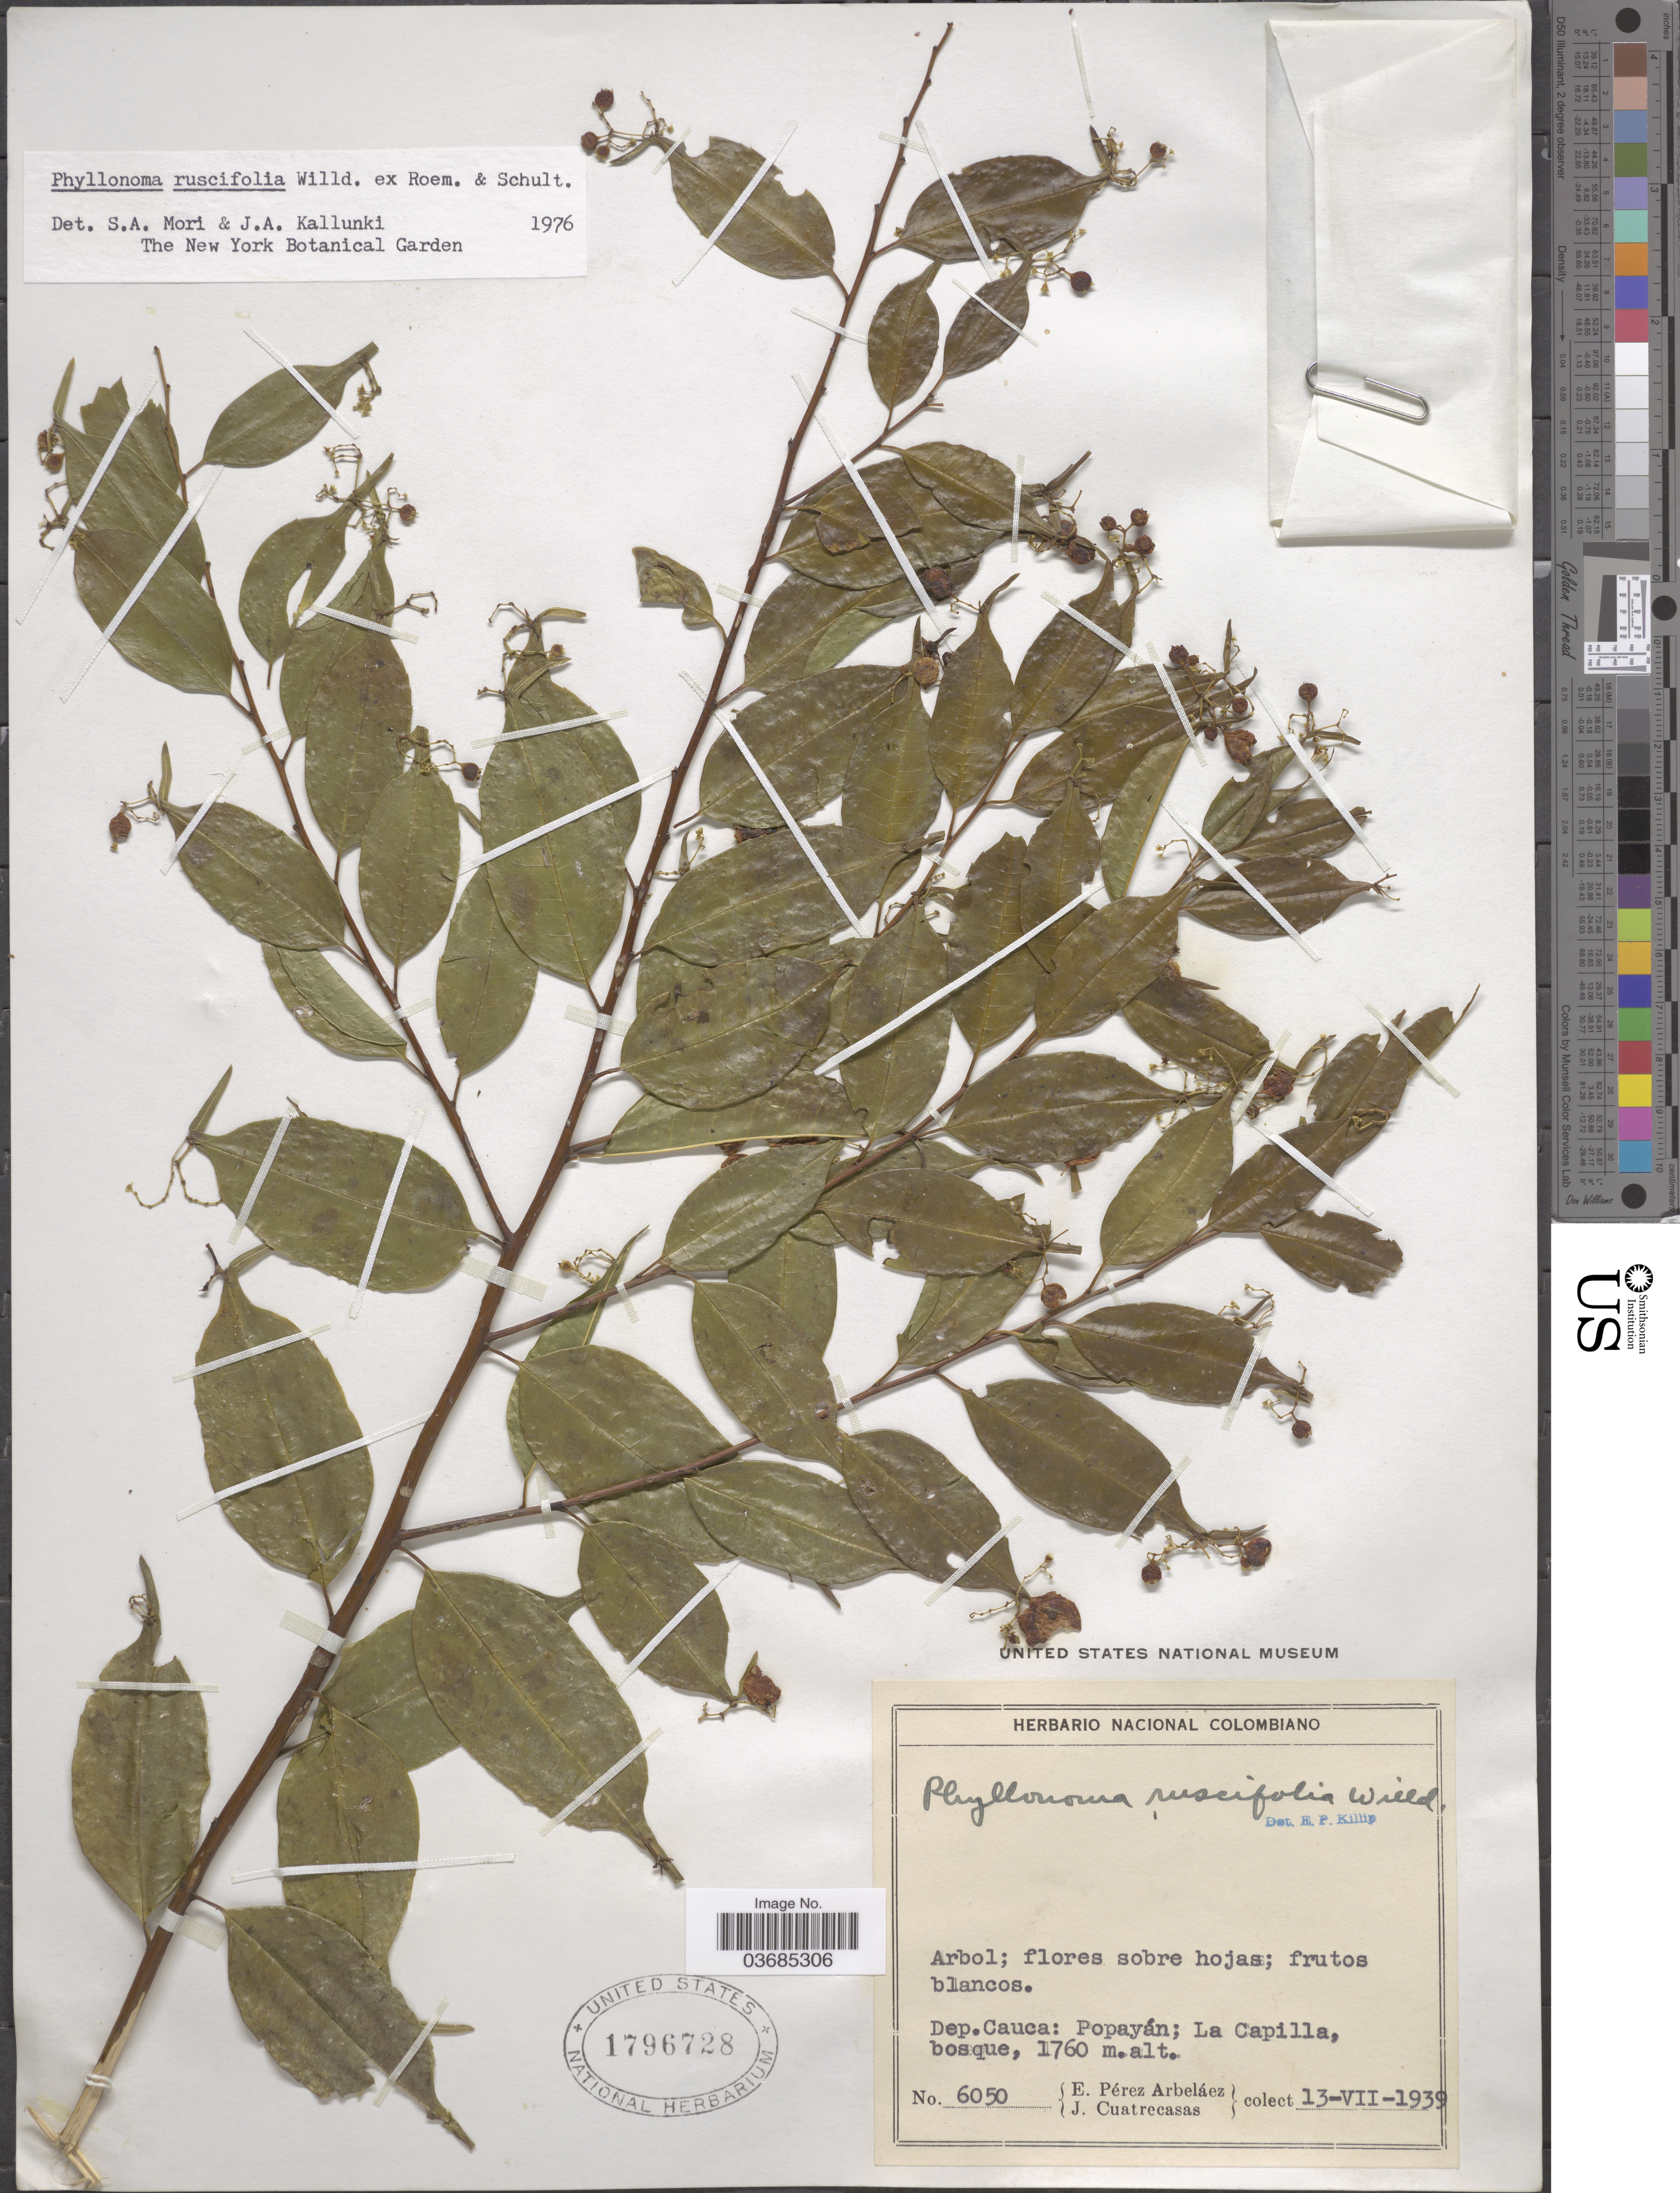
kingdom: Plantae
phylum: Tracheophyta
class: Magnoliopsida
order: Aquifoliales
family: Phyllonomaceae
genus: Phyllonoma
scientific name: Phyllonoma ruscifolia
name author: Willd. ex Schult.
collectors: E. Pérez Arbeláez & J. Cuatrecasas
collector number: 6050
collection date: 1939-07-13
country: Colombia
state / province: Cauca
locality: Dep. Cauca: Popayán; La Capilla.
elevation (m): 1760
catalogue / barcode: US 1796728